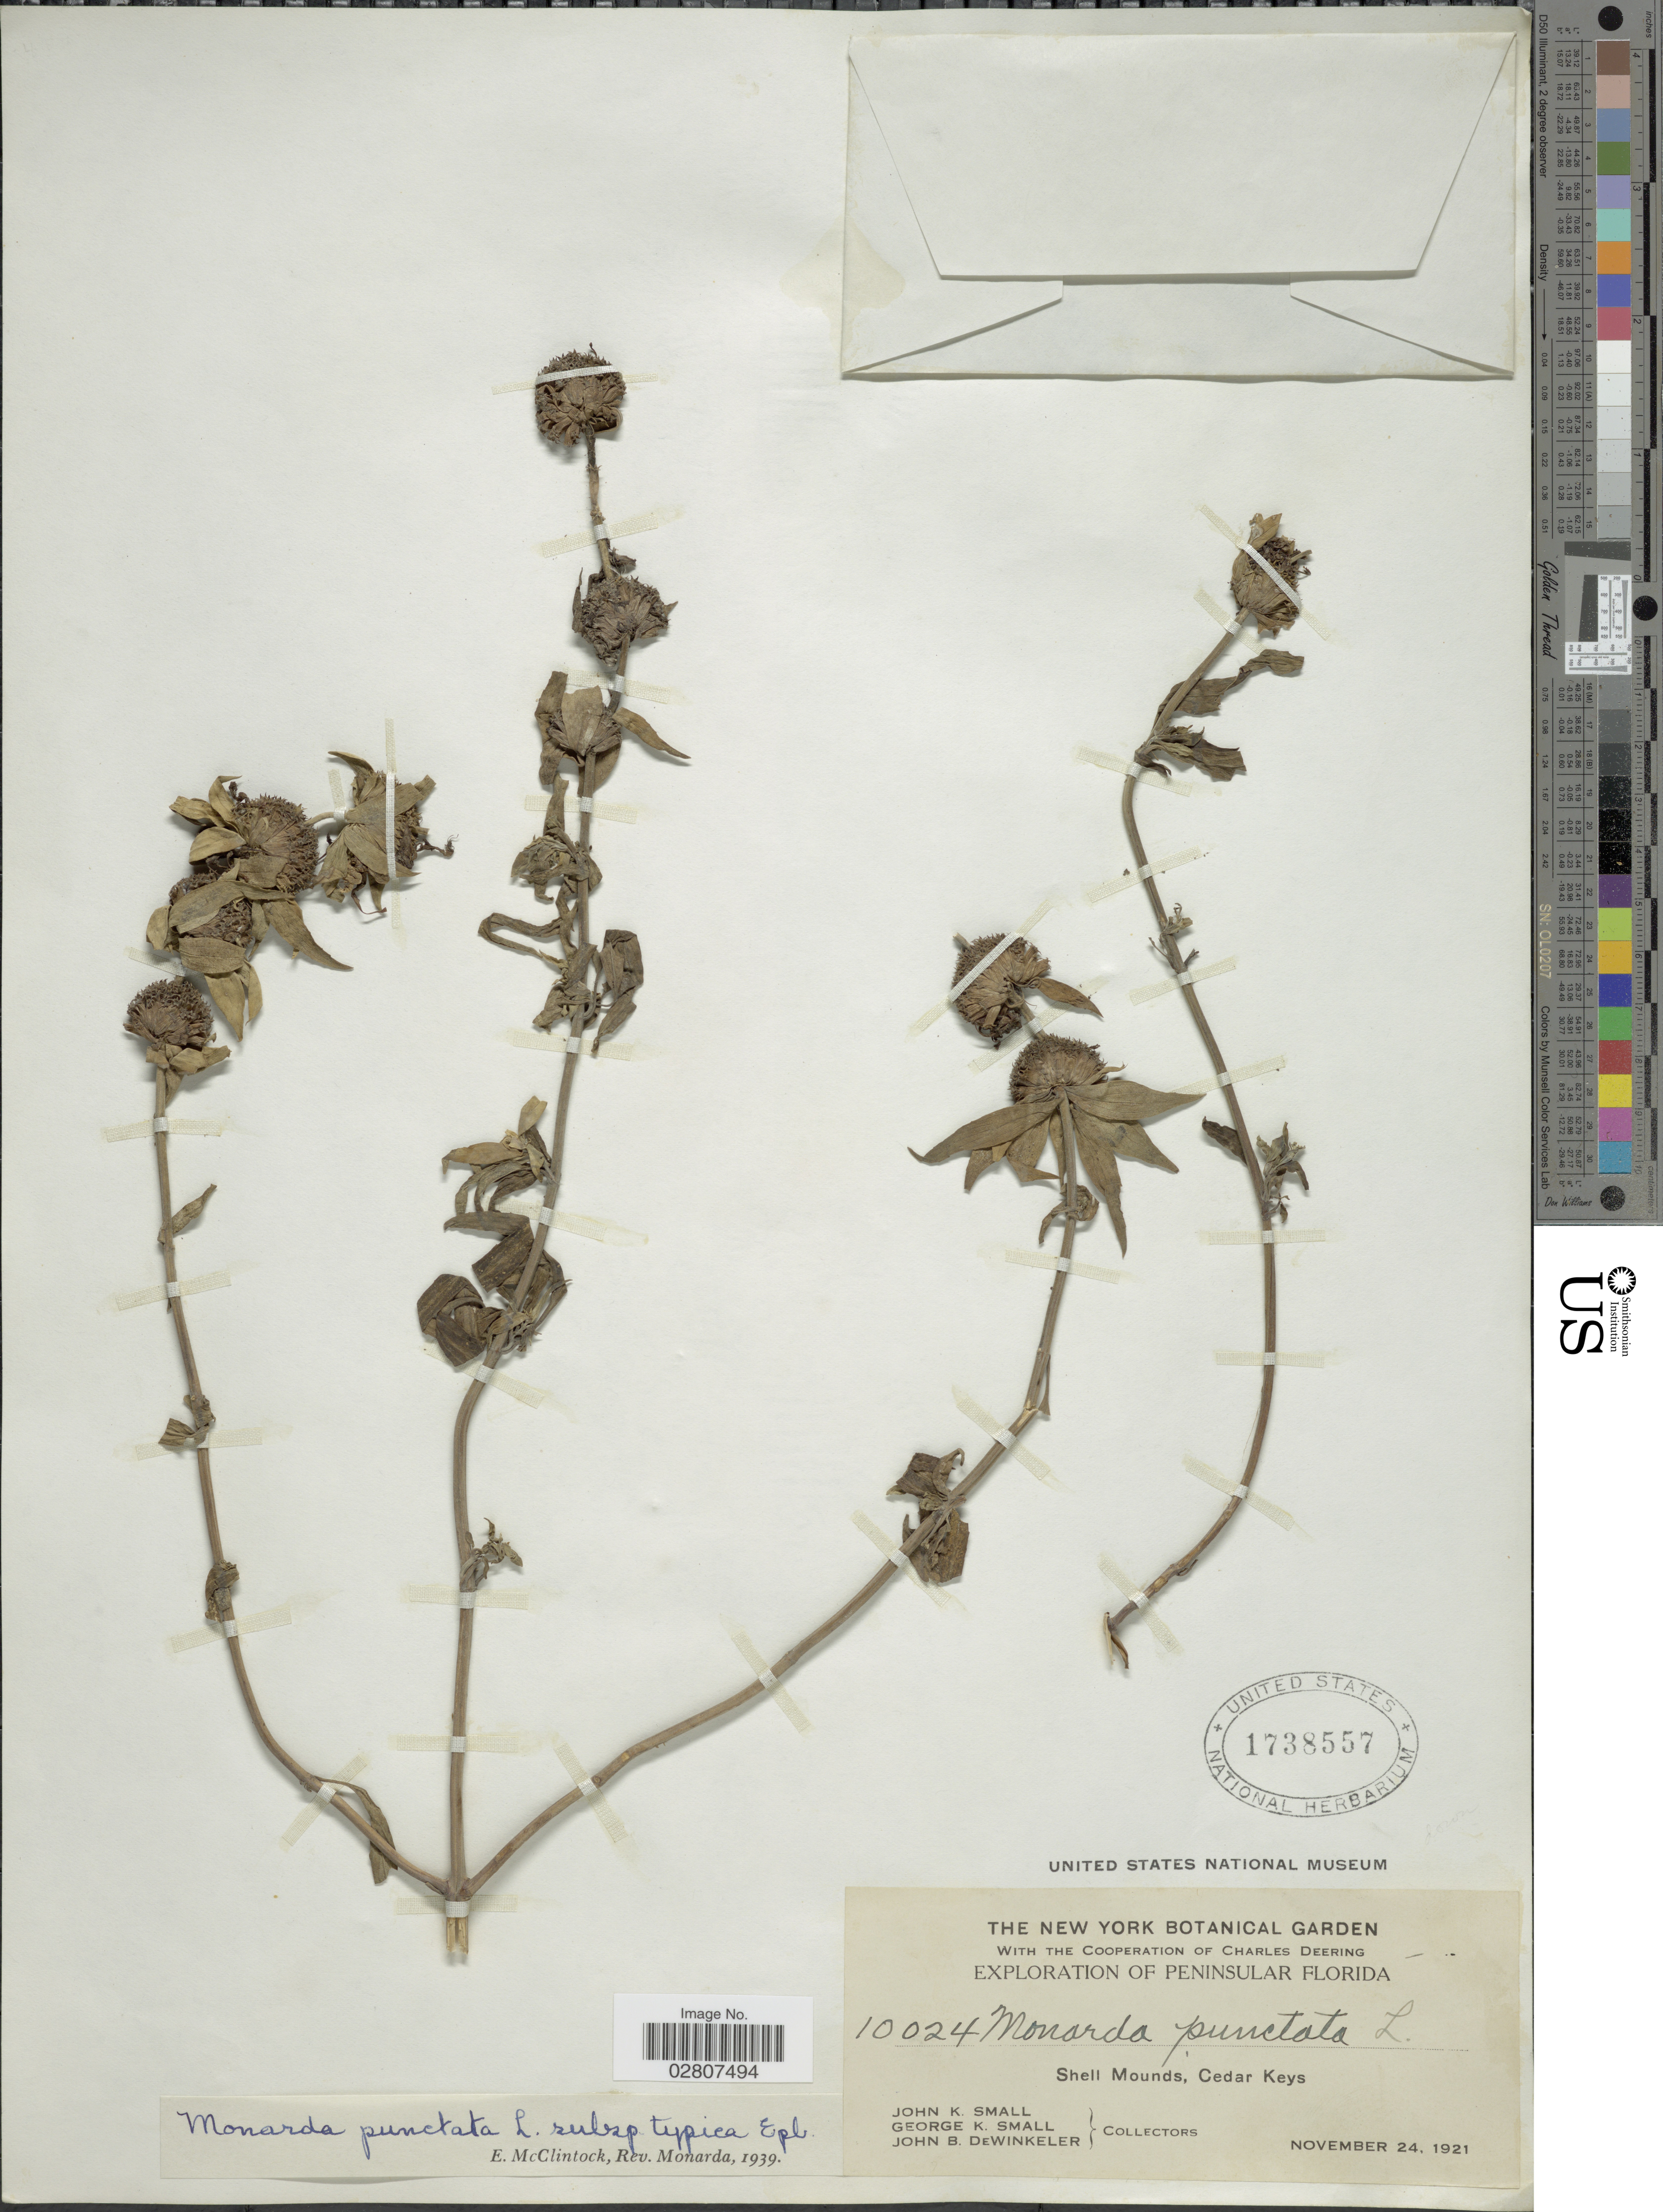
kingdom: Plantae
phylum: Tracheophyta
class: Magnoliopsida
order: Lamiales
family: Lamiaceae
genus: Monarda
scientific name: Monarda punctata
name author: L.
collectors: J. K. Small, G. K. Small & J. B. Dewinkeler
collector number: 10024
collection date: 1921-11-24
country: United States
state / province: Florida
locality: Peninsular Florida. Shell Mounds, Cedar Keys.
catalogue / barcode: US 1738557